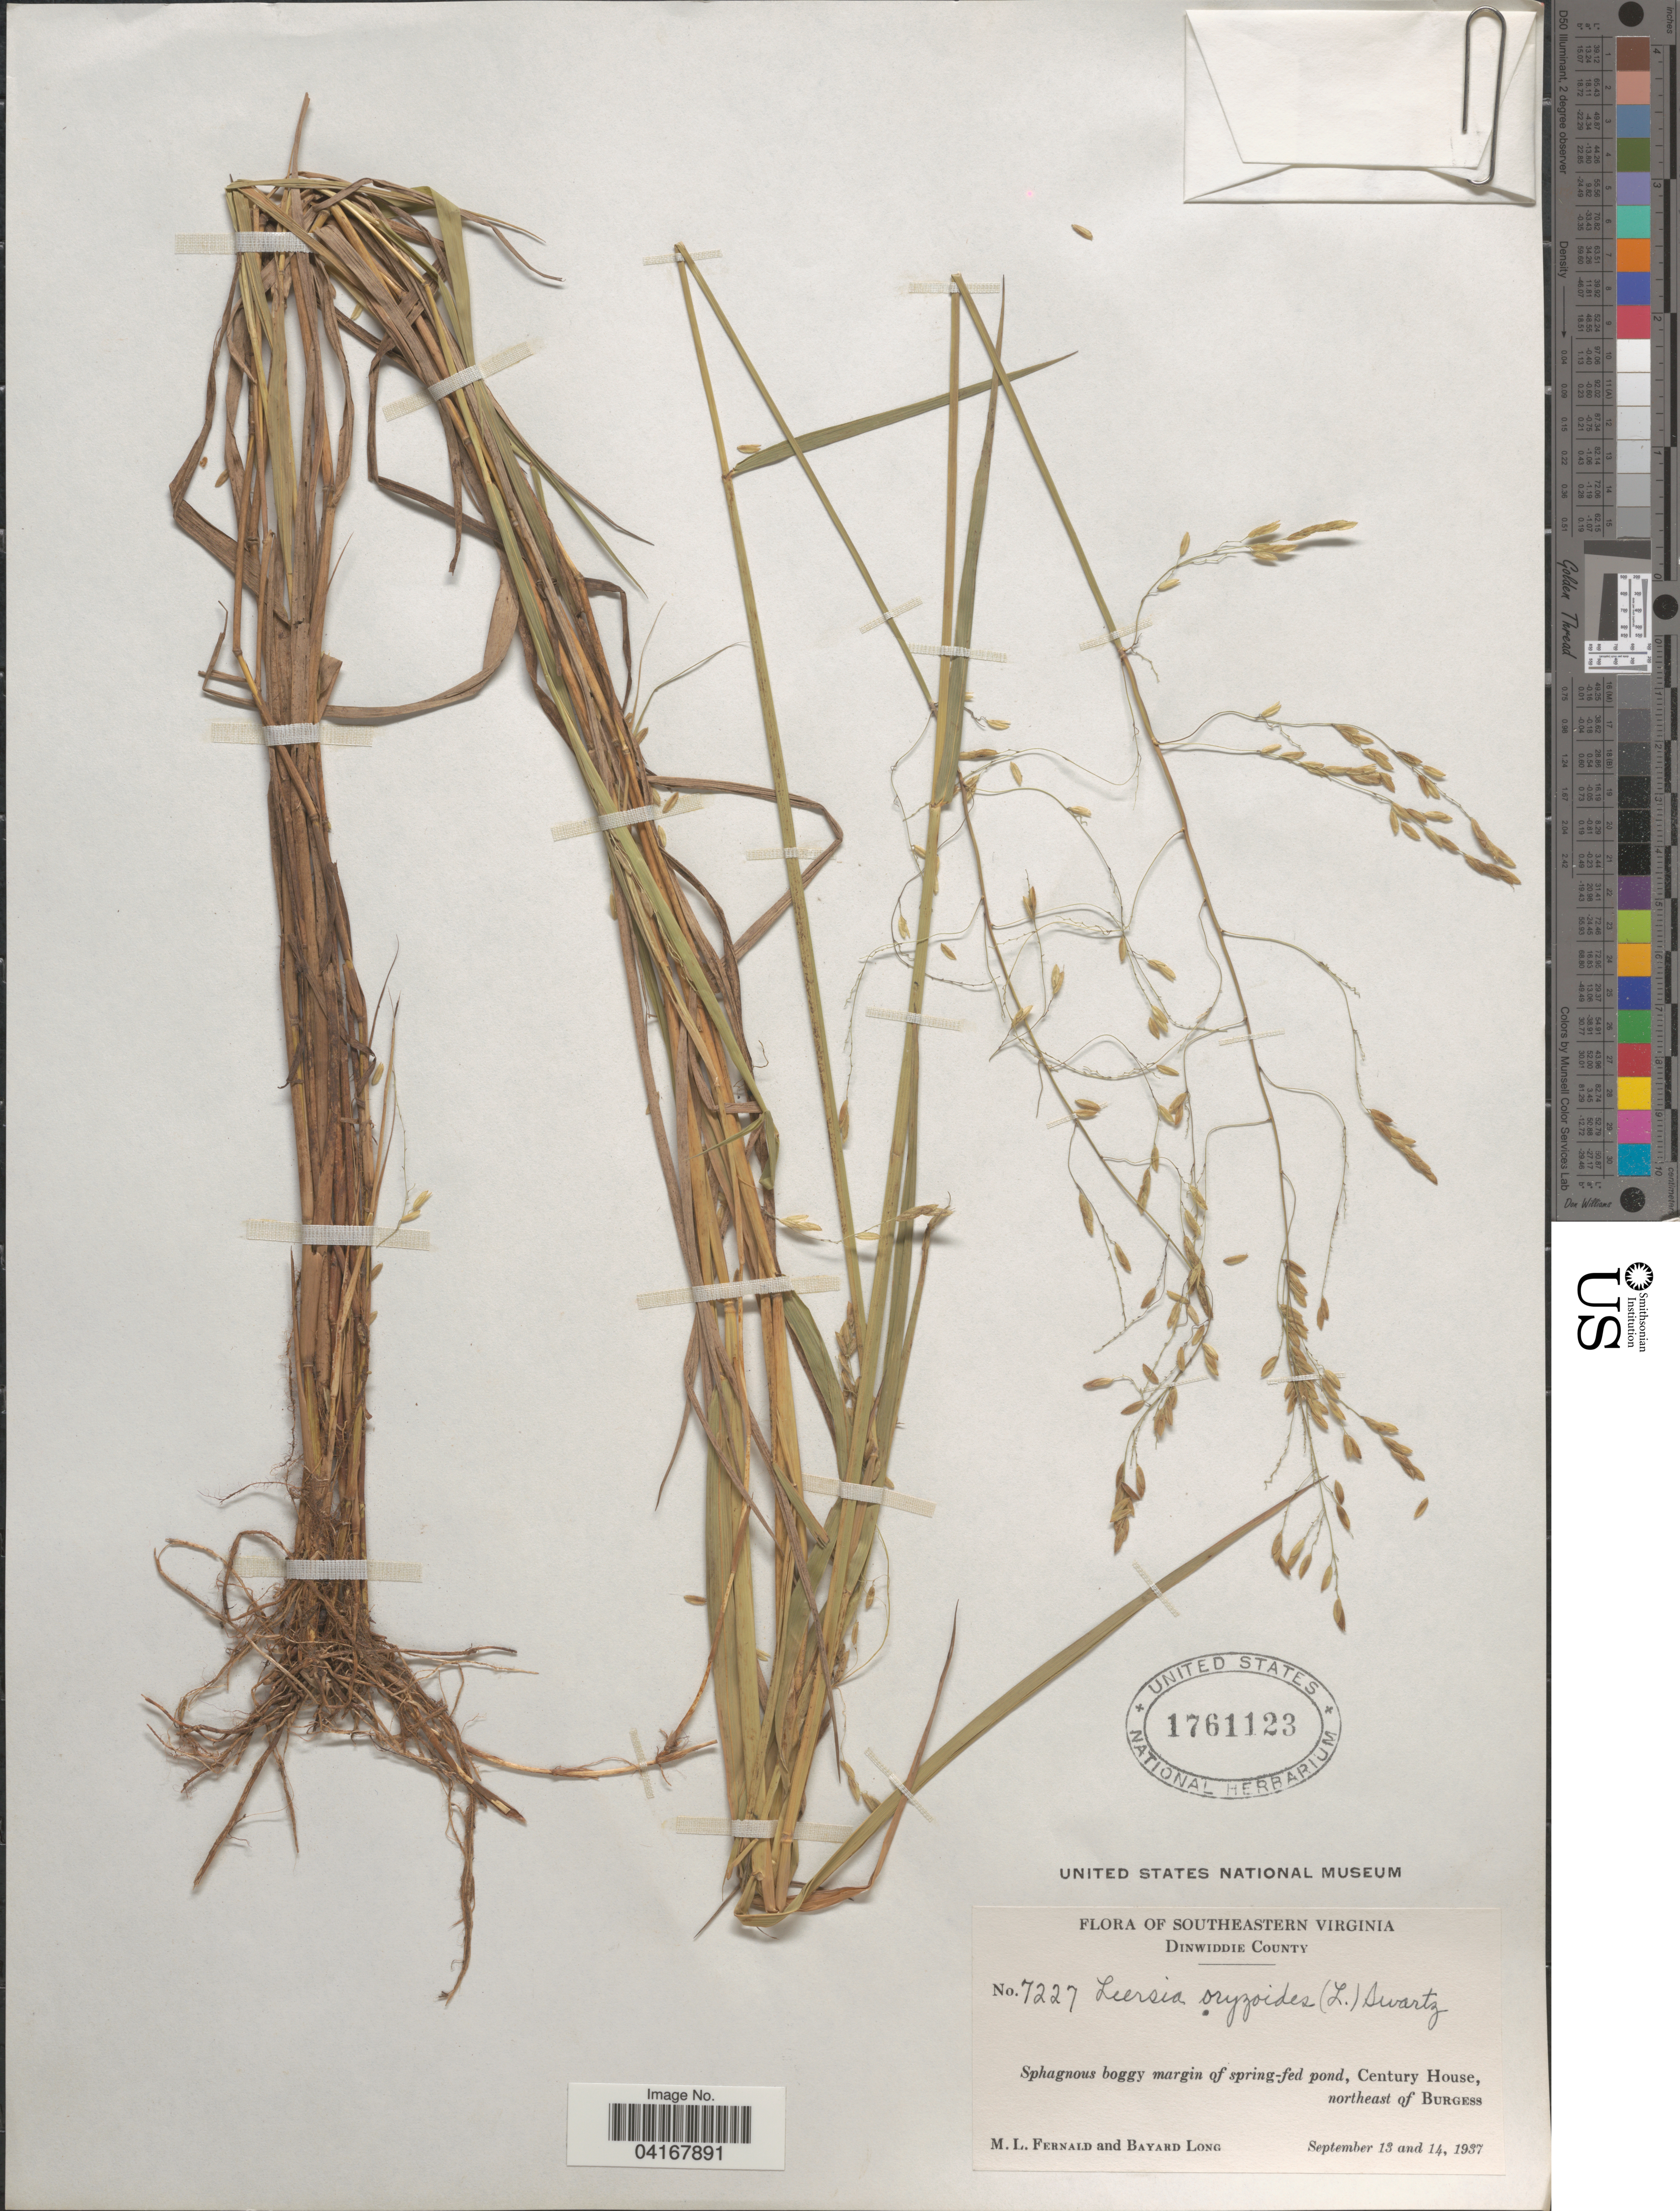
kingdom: Plantae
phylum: Tracheophyta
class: Liliopsida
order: Poales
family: Poaceae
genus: Leersia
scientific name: Leersia oryzoides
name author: (L.) Sw.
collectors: M. L. Fernald & B. Long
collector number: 7227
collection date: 1937-09-13/1937-09-14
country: United States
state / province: Virginia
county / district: Dinwiddie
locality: Southeastern Virginia. Dinwiddie County. Century House, northeast of Burgess.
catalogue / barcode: US 1761123